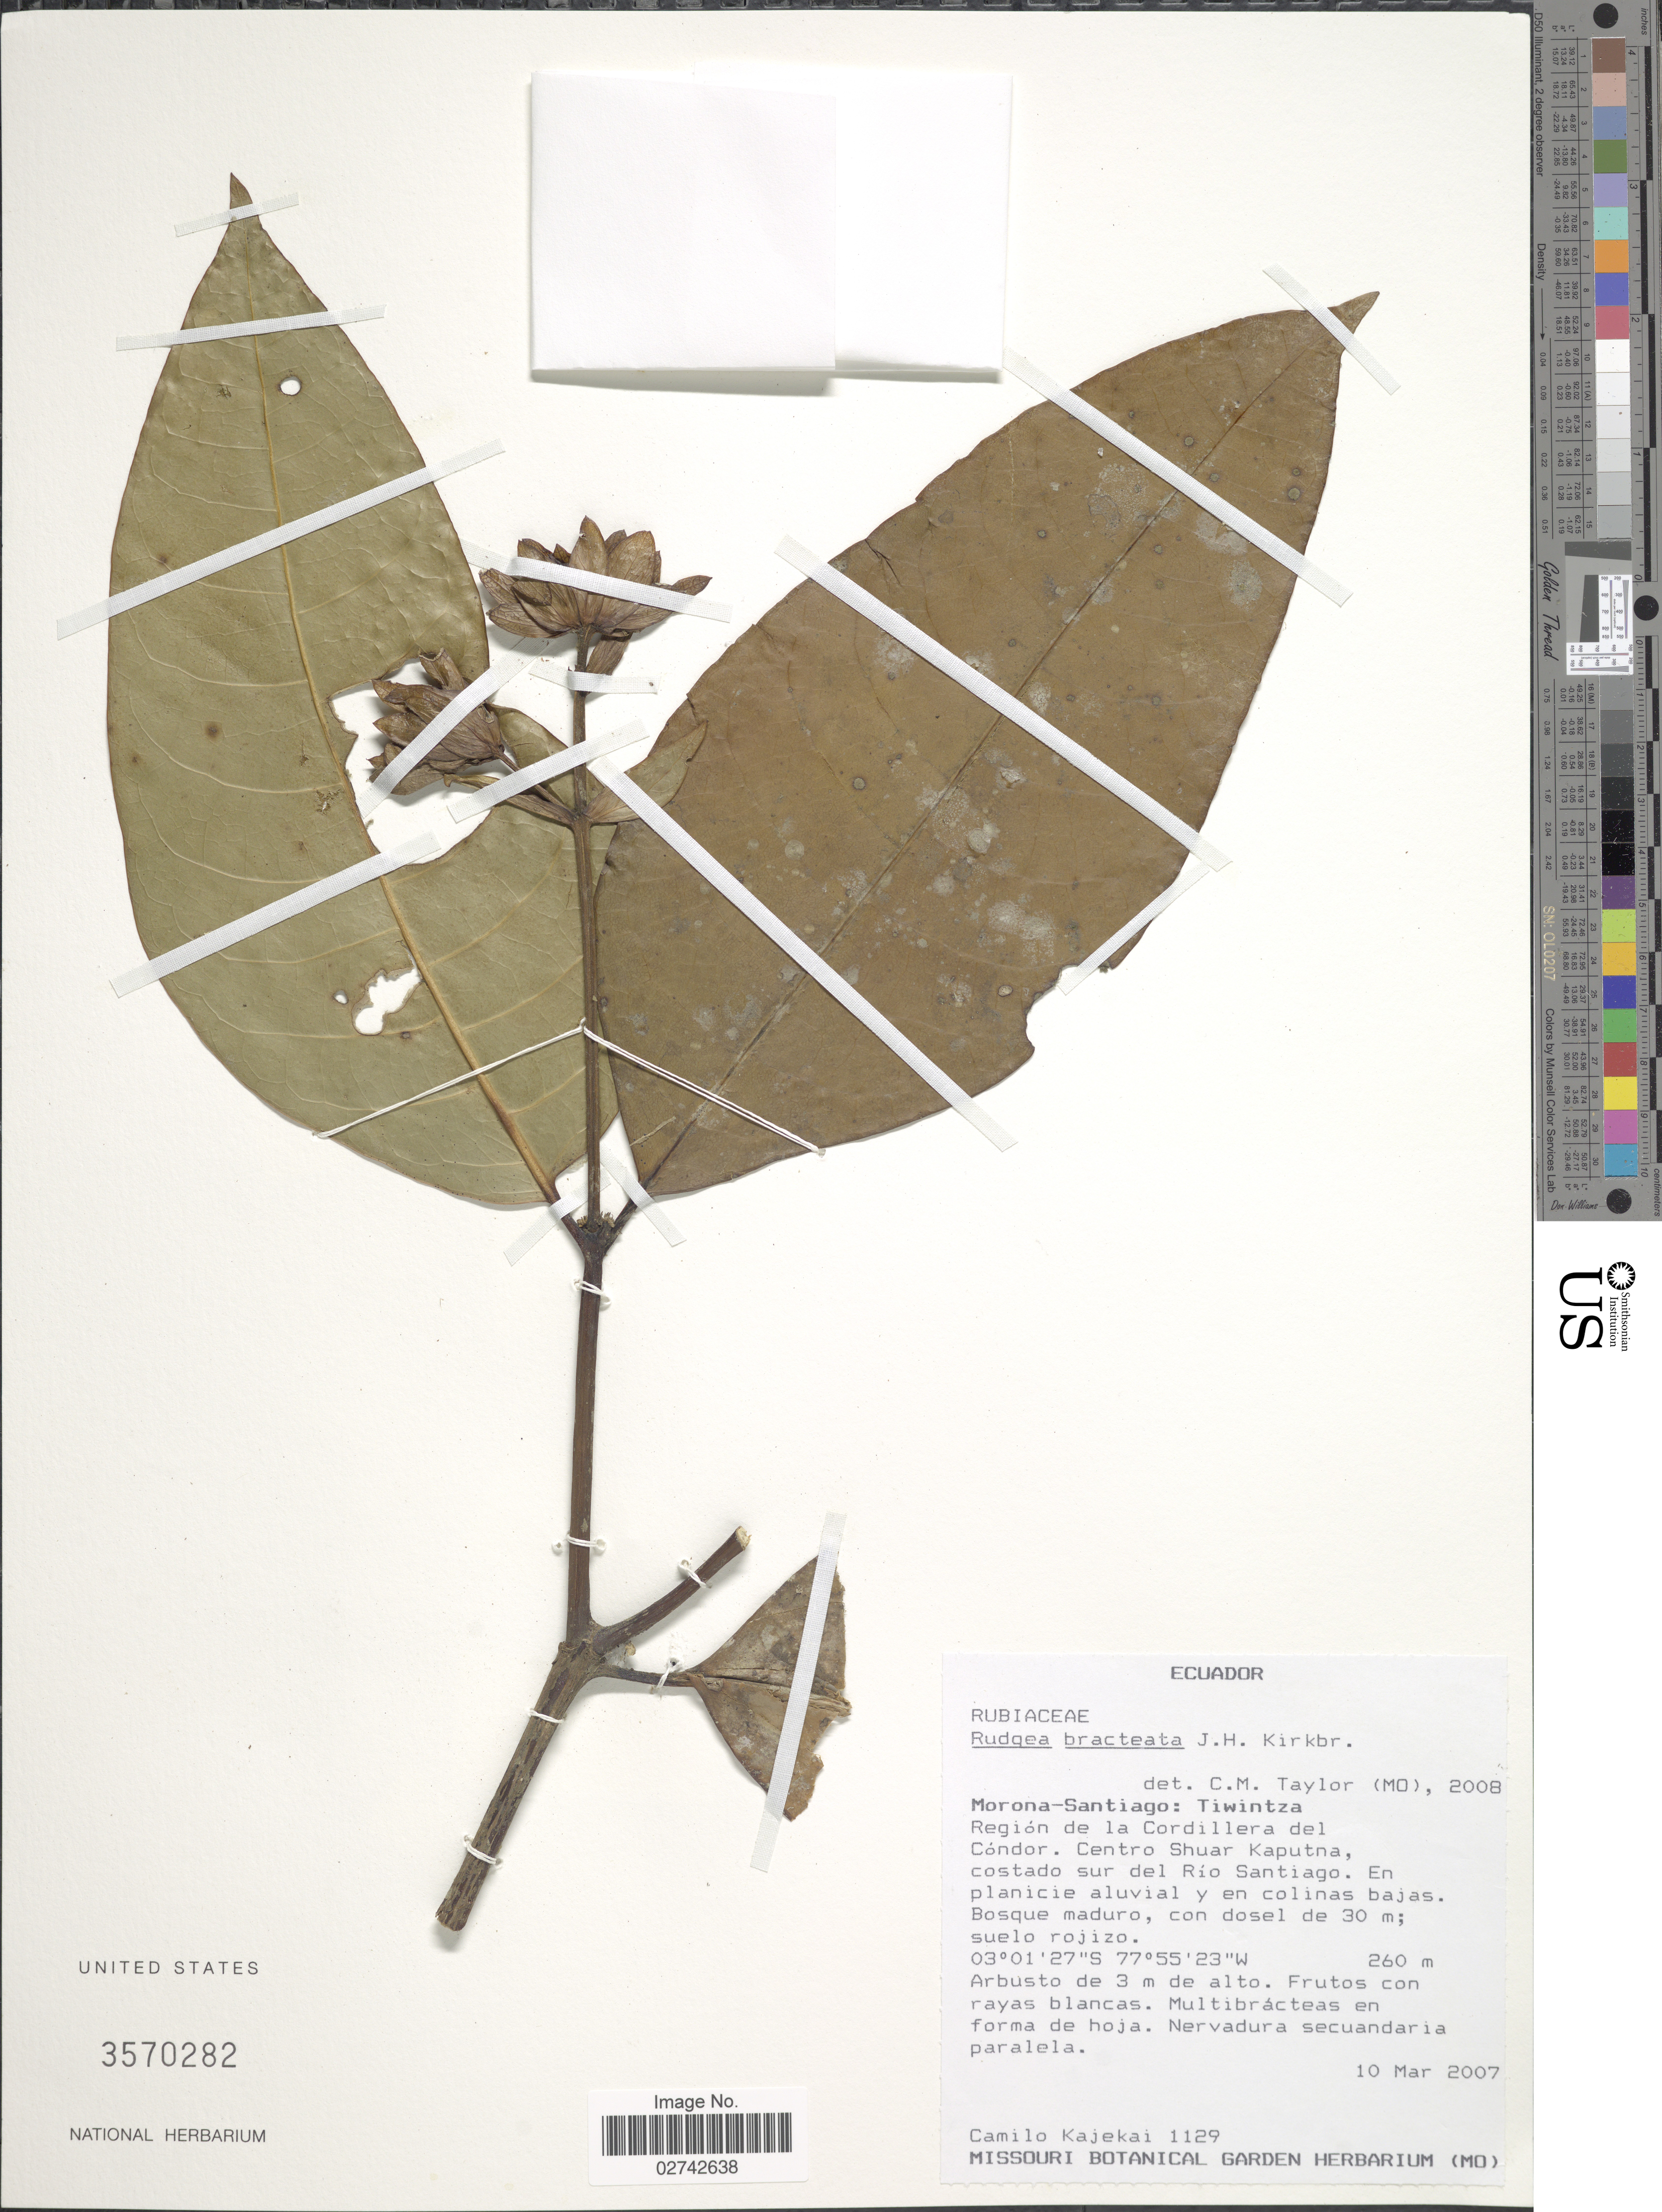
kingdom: Plantae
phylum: Tracheophyta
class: Magnoliopsida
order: Gentianales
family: Rubiaceae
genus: Rudgea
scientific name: Rudgea bracteata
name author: J.H. Kirkbr.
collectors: C. Kajekai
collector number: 1129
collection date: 2007-03-10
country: Ecuador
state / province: Morona-Santiago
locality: Morona-Santiago: Tiwintza, Region de la Cordillera del Condor, Centro Shuar Kaputna, costado sur del Rio Santiago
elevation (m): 260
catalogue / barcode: US 3570282